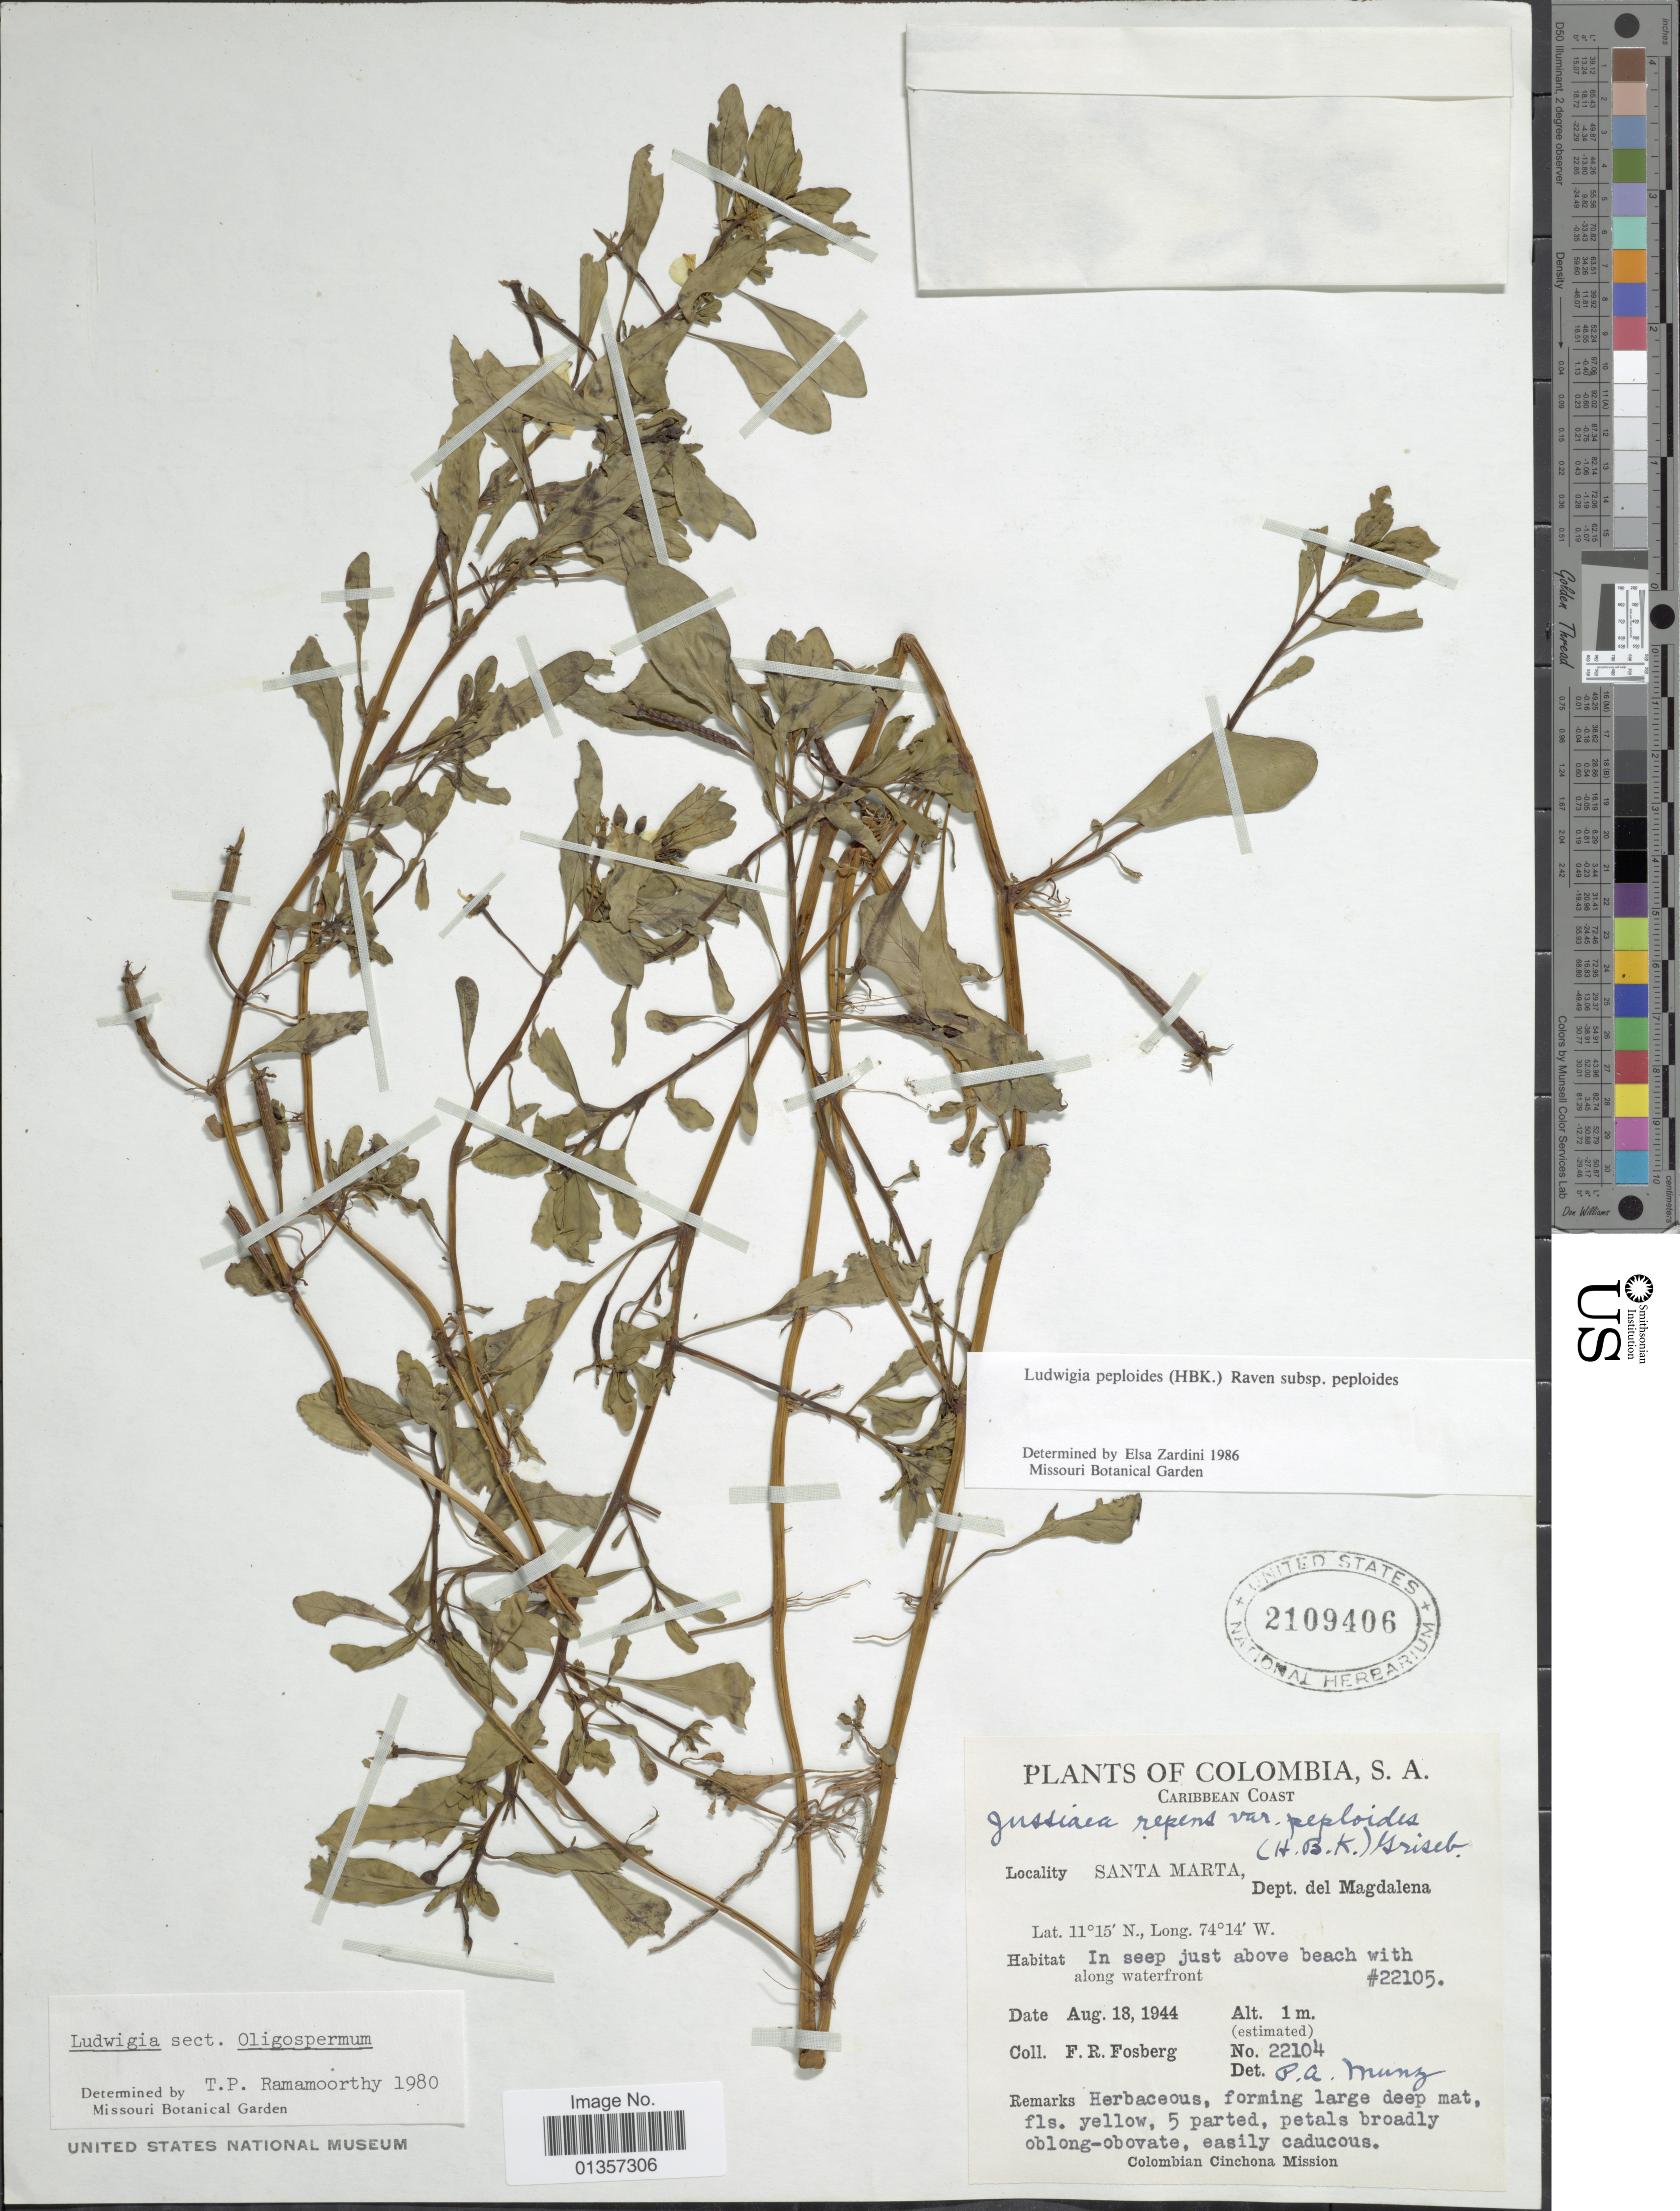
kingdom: Plantae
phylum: Tracheophyta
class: Magnoliopsida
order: Myrtales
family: Onagraceae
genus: Ludwigia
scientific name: Ludwigia peploides subsp. peploides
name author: (Kunth) P.H. Raven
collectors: F. R. Fosberg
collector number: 22104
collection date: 1944-08-18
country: Colombia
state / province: Magdalena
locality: Caribbean Coast, Santa Marta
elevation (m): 1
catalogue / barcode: US 2109406